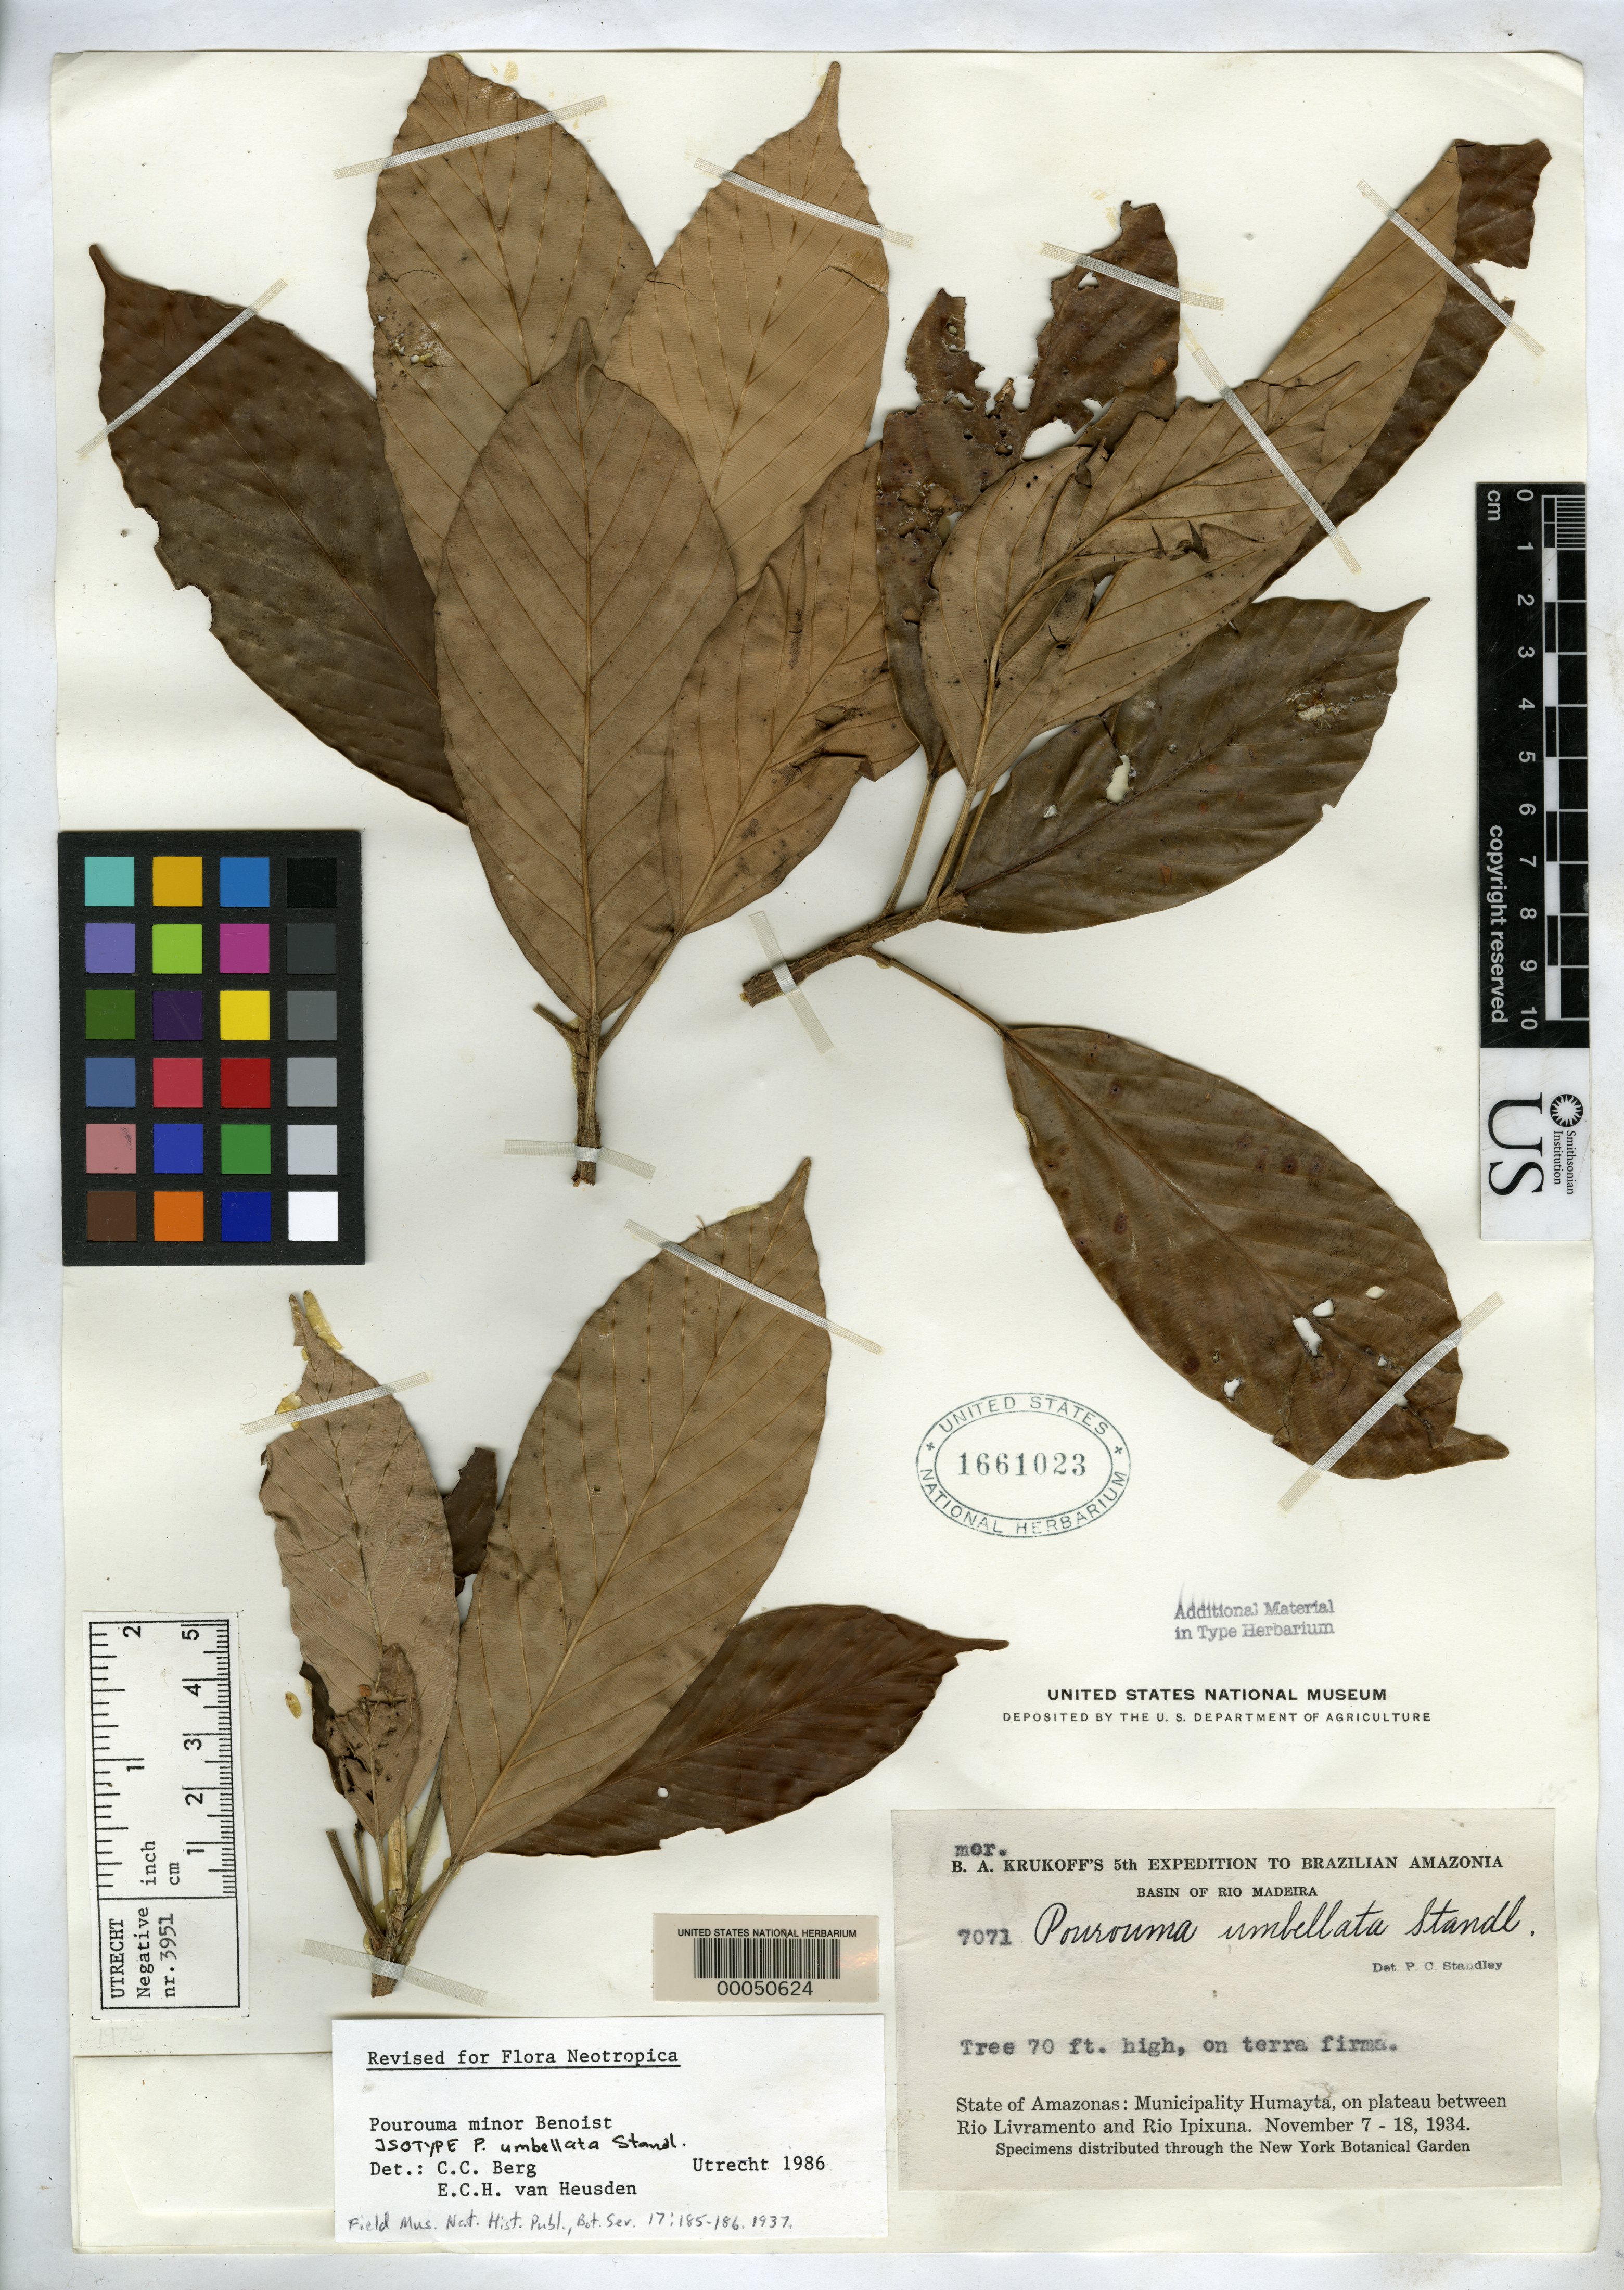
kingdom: Plantae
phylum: Tracheophyta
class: Magnoliopsida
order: Rosales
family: Urticaceae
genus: Pourouma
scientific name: Pourouma umbellata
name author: Standl.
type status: Isotype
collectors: B. A. Krukoff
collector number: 7071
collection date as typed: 07 Nov 1934 to 18 Nov 1934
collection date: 1934-11-07/1934-11-18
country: Brazil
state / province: Amazonas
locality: Humayta, Plateau between Rio Livramento and Rio Ipixuna.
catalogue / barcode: US 1661023